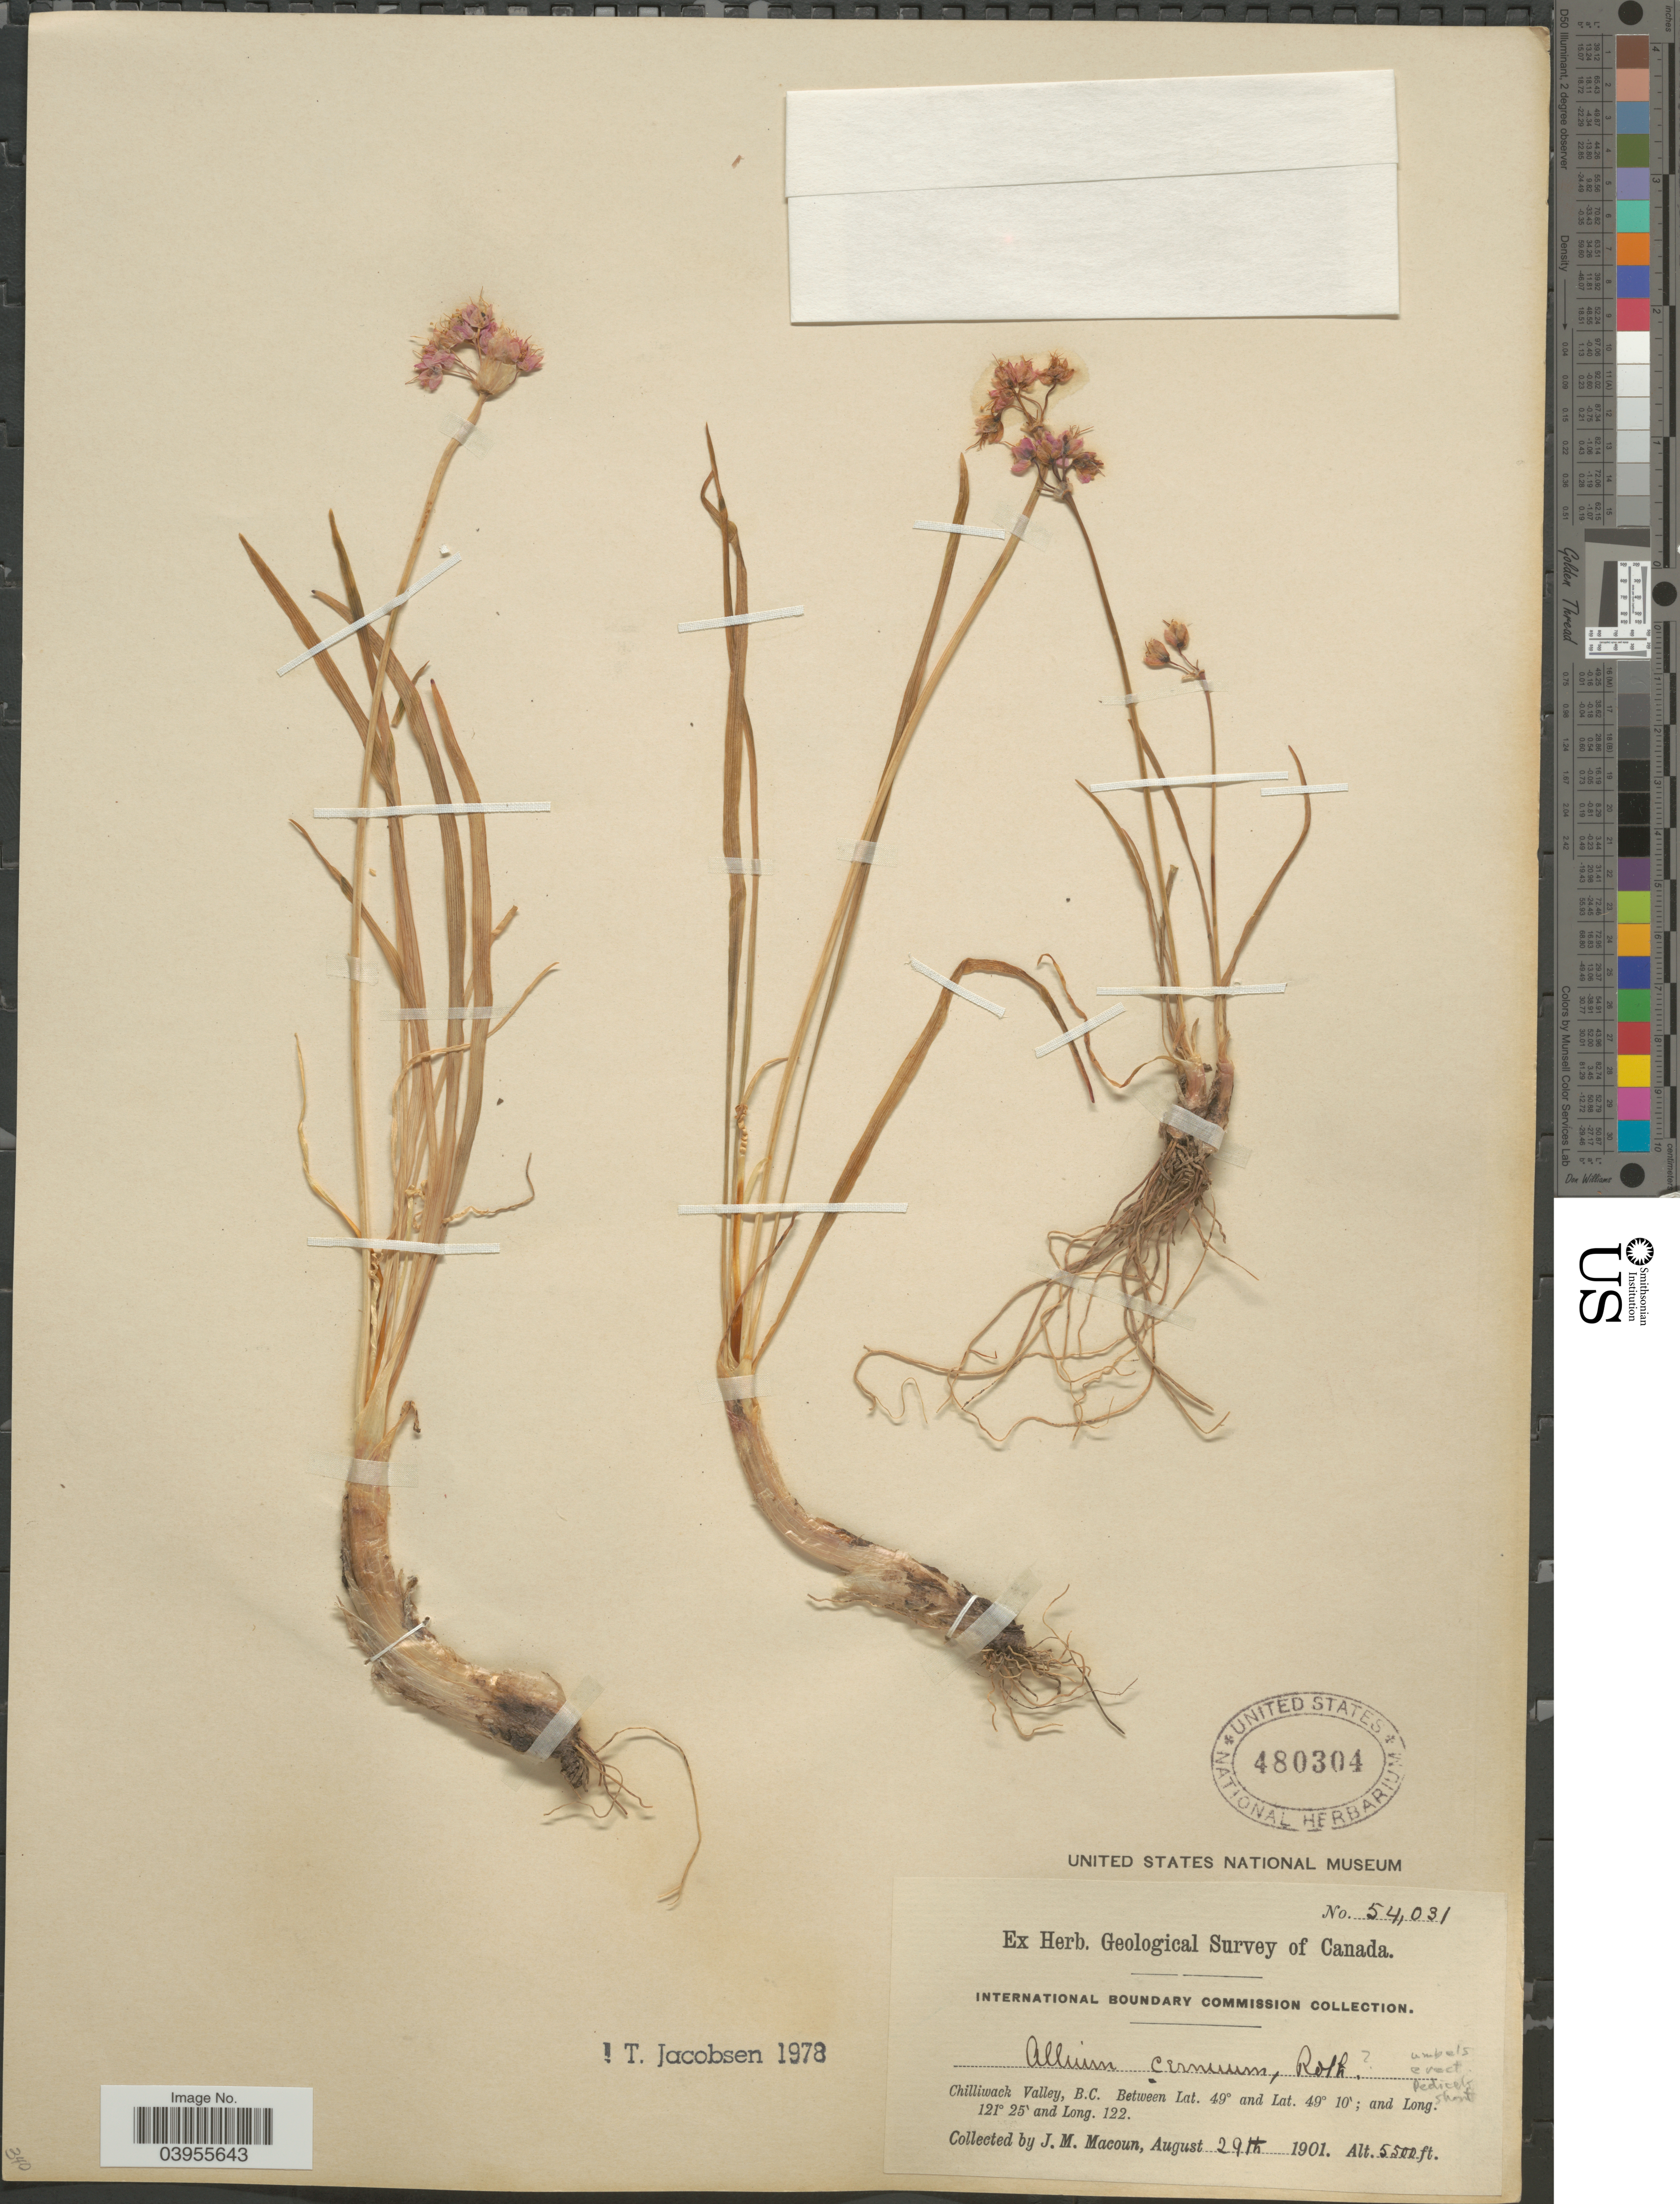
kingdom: Plantae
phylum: Tracheophyta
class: Liliopsida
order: Asparagales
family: Amaryllidaceae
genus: Allium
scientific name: Allium cernuum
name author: Roth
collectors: J. M. Macoun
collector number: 54031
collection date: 1901-08-29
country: Canada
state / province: British Columbia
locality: Chilliwack Valley.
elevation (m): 1676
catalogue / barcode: US 480304